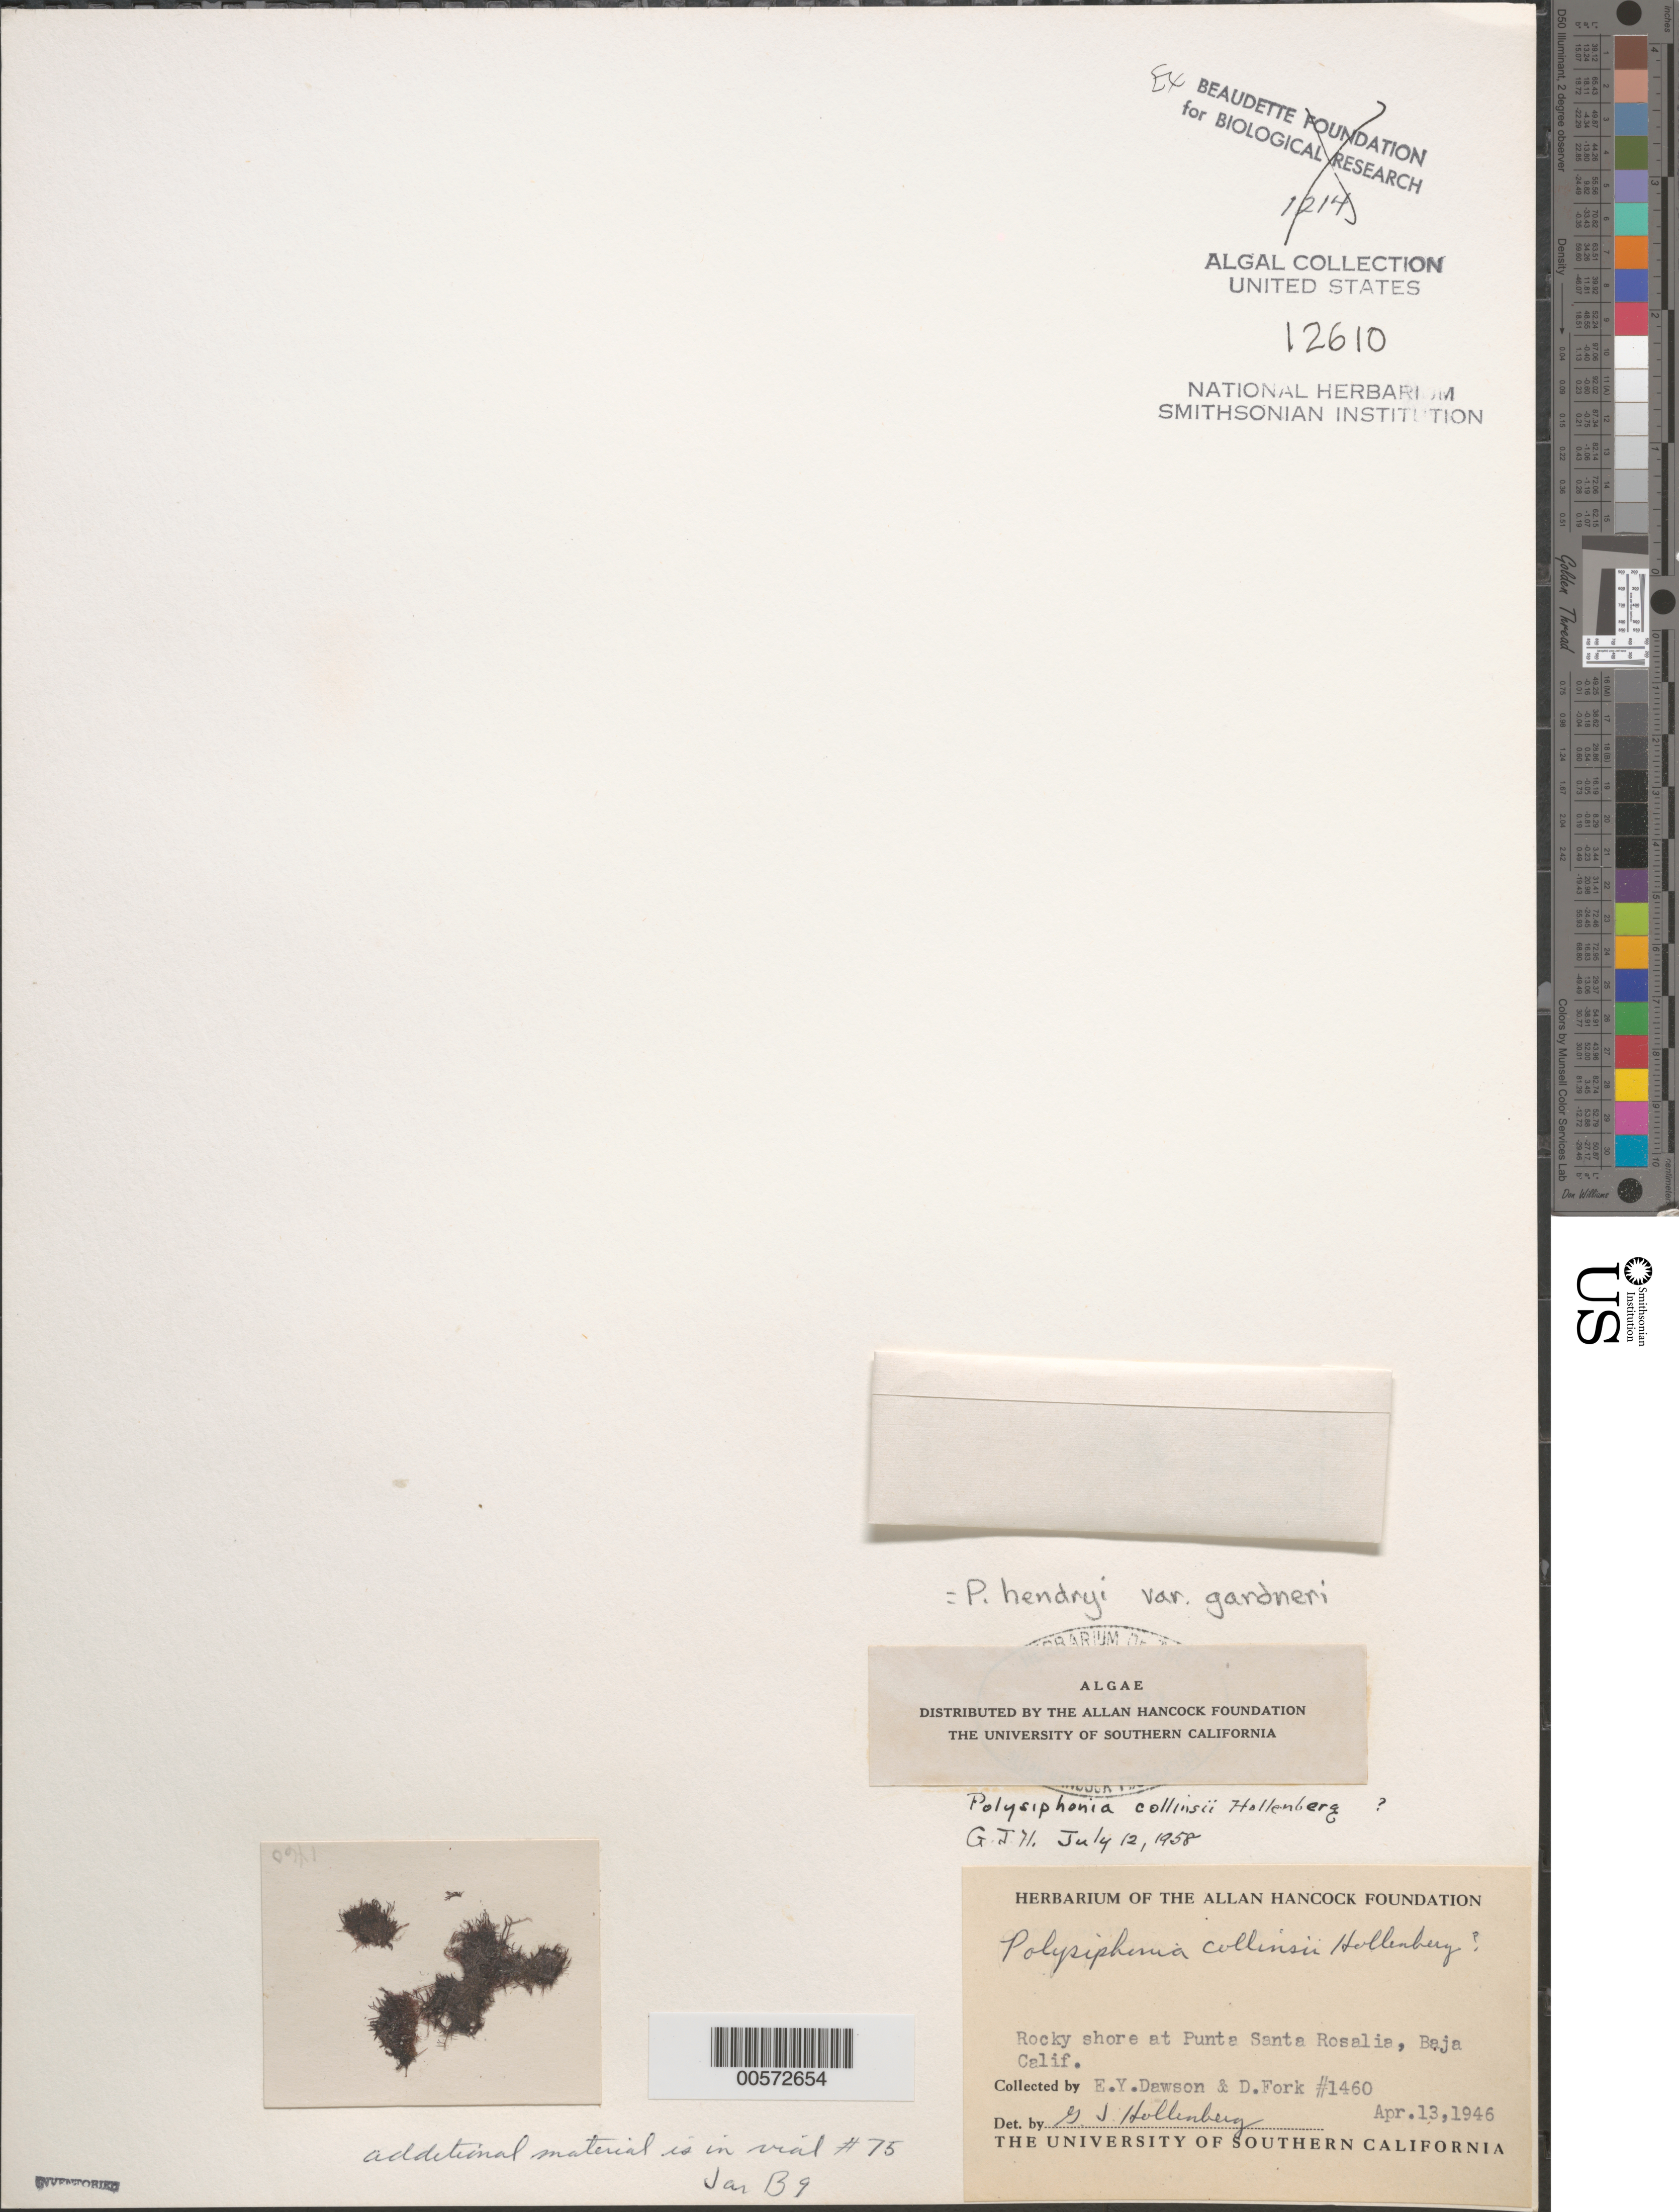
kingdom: Plantae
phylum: Rhodophyta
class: Florideophyceae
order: Ceramiales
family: Rhodomelaceae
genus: Polysiphonia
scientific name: Polysiphonia hendryi var. gardneri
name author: (Kylin) Hollenb.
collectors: E. Y. Dawson & D. Fork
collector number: EYD 1460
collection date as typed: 13 Apr 1946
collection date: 1946-04-13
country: Mexico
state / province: Baja California Sur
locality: Punta Santa Rosalia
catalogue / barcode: US 12610